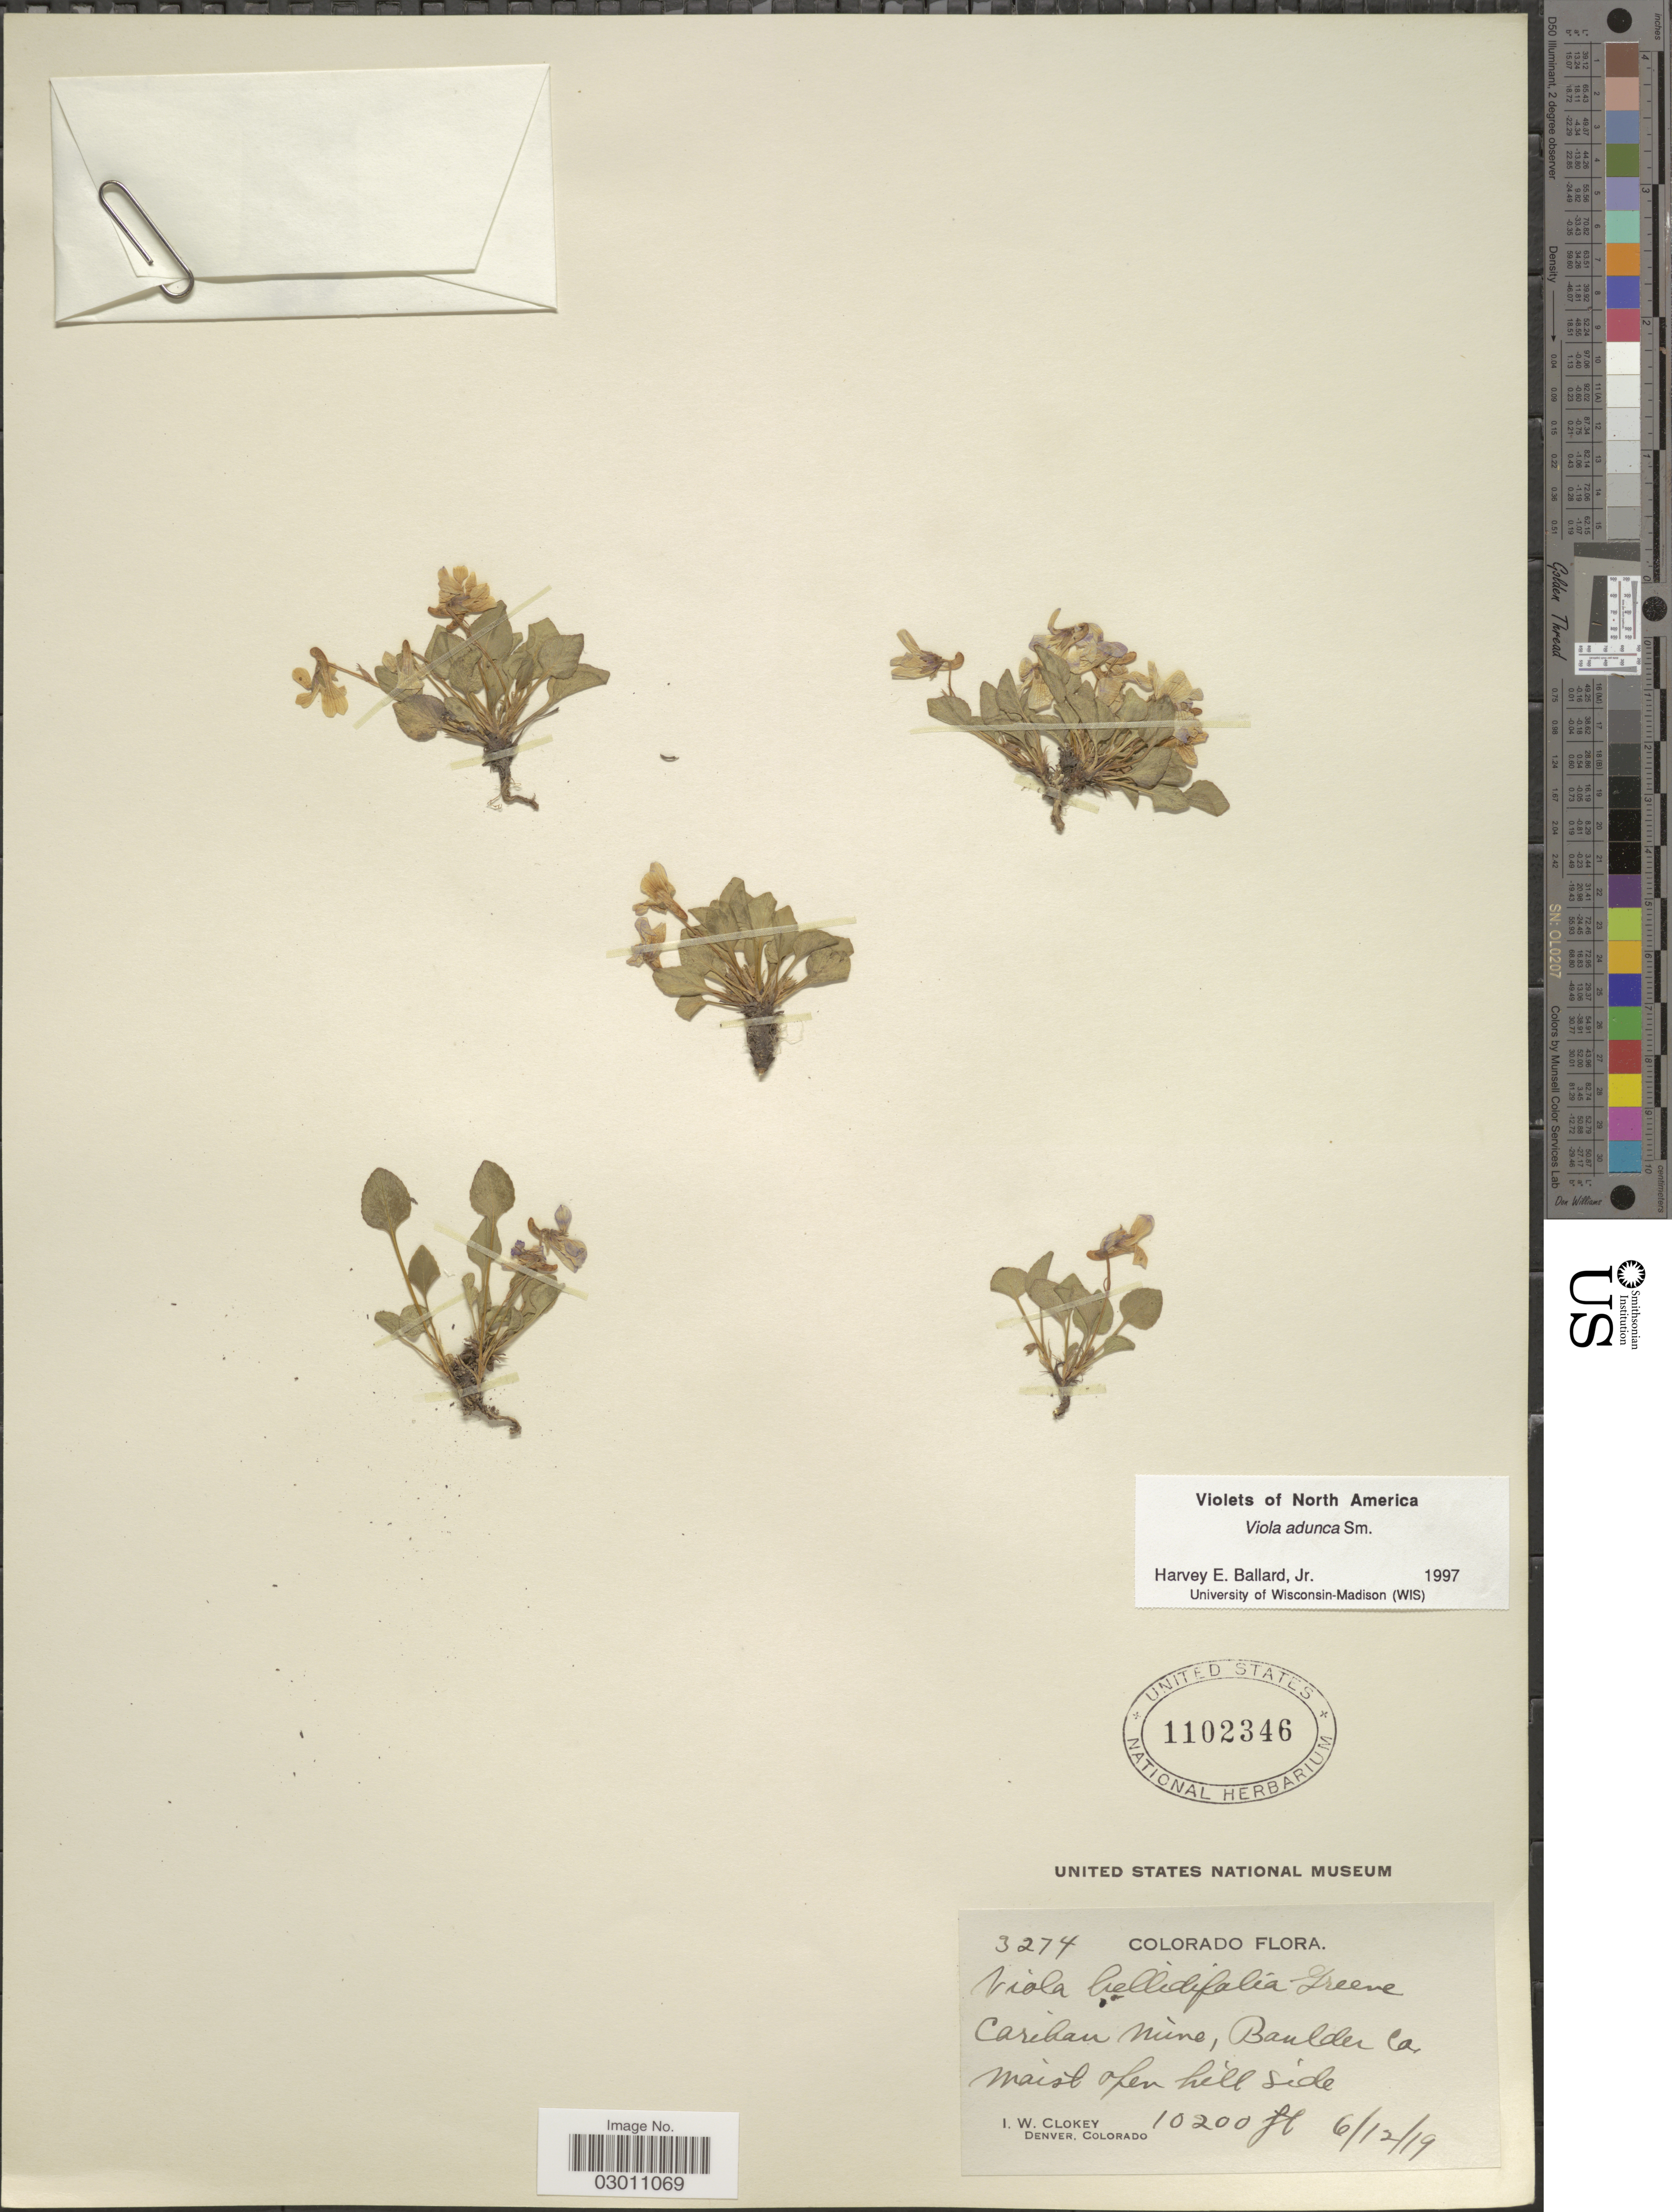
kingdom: Plantae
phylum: Tracheophyta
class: Magnoliopsida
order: Malpighiales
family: Violaceae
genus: Viola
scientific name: Viola adunca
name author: Sm.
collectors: I. W. Clokey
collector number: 3274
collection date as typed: Transcribed d/m/y: 12/6/19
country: United States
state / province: Colorado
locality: Caribou mine, Boulder Co. Moist open hill side.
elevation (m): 3109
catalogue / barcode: US 1102346